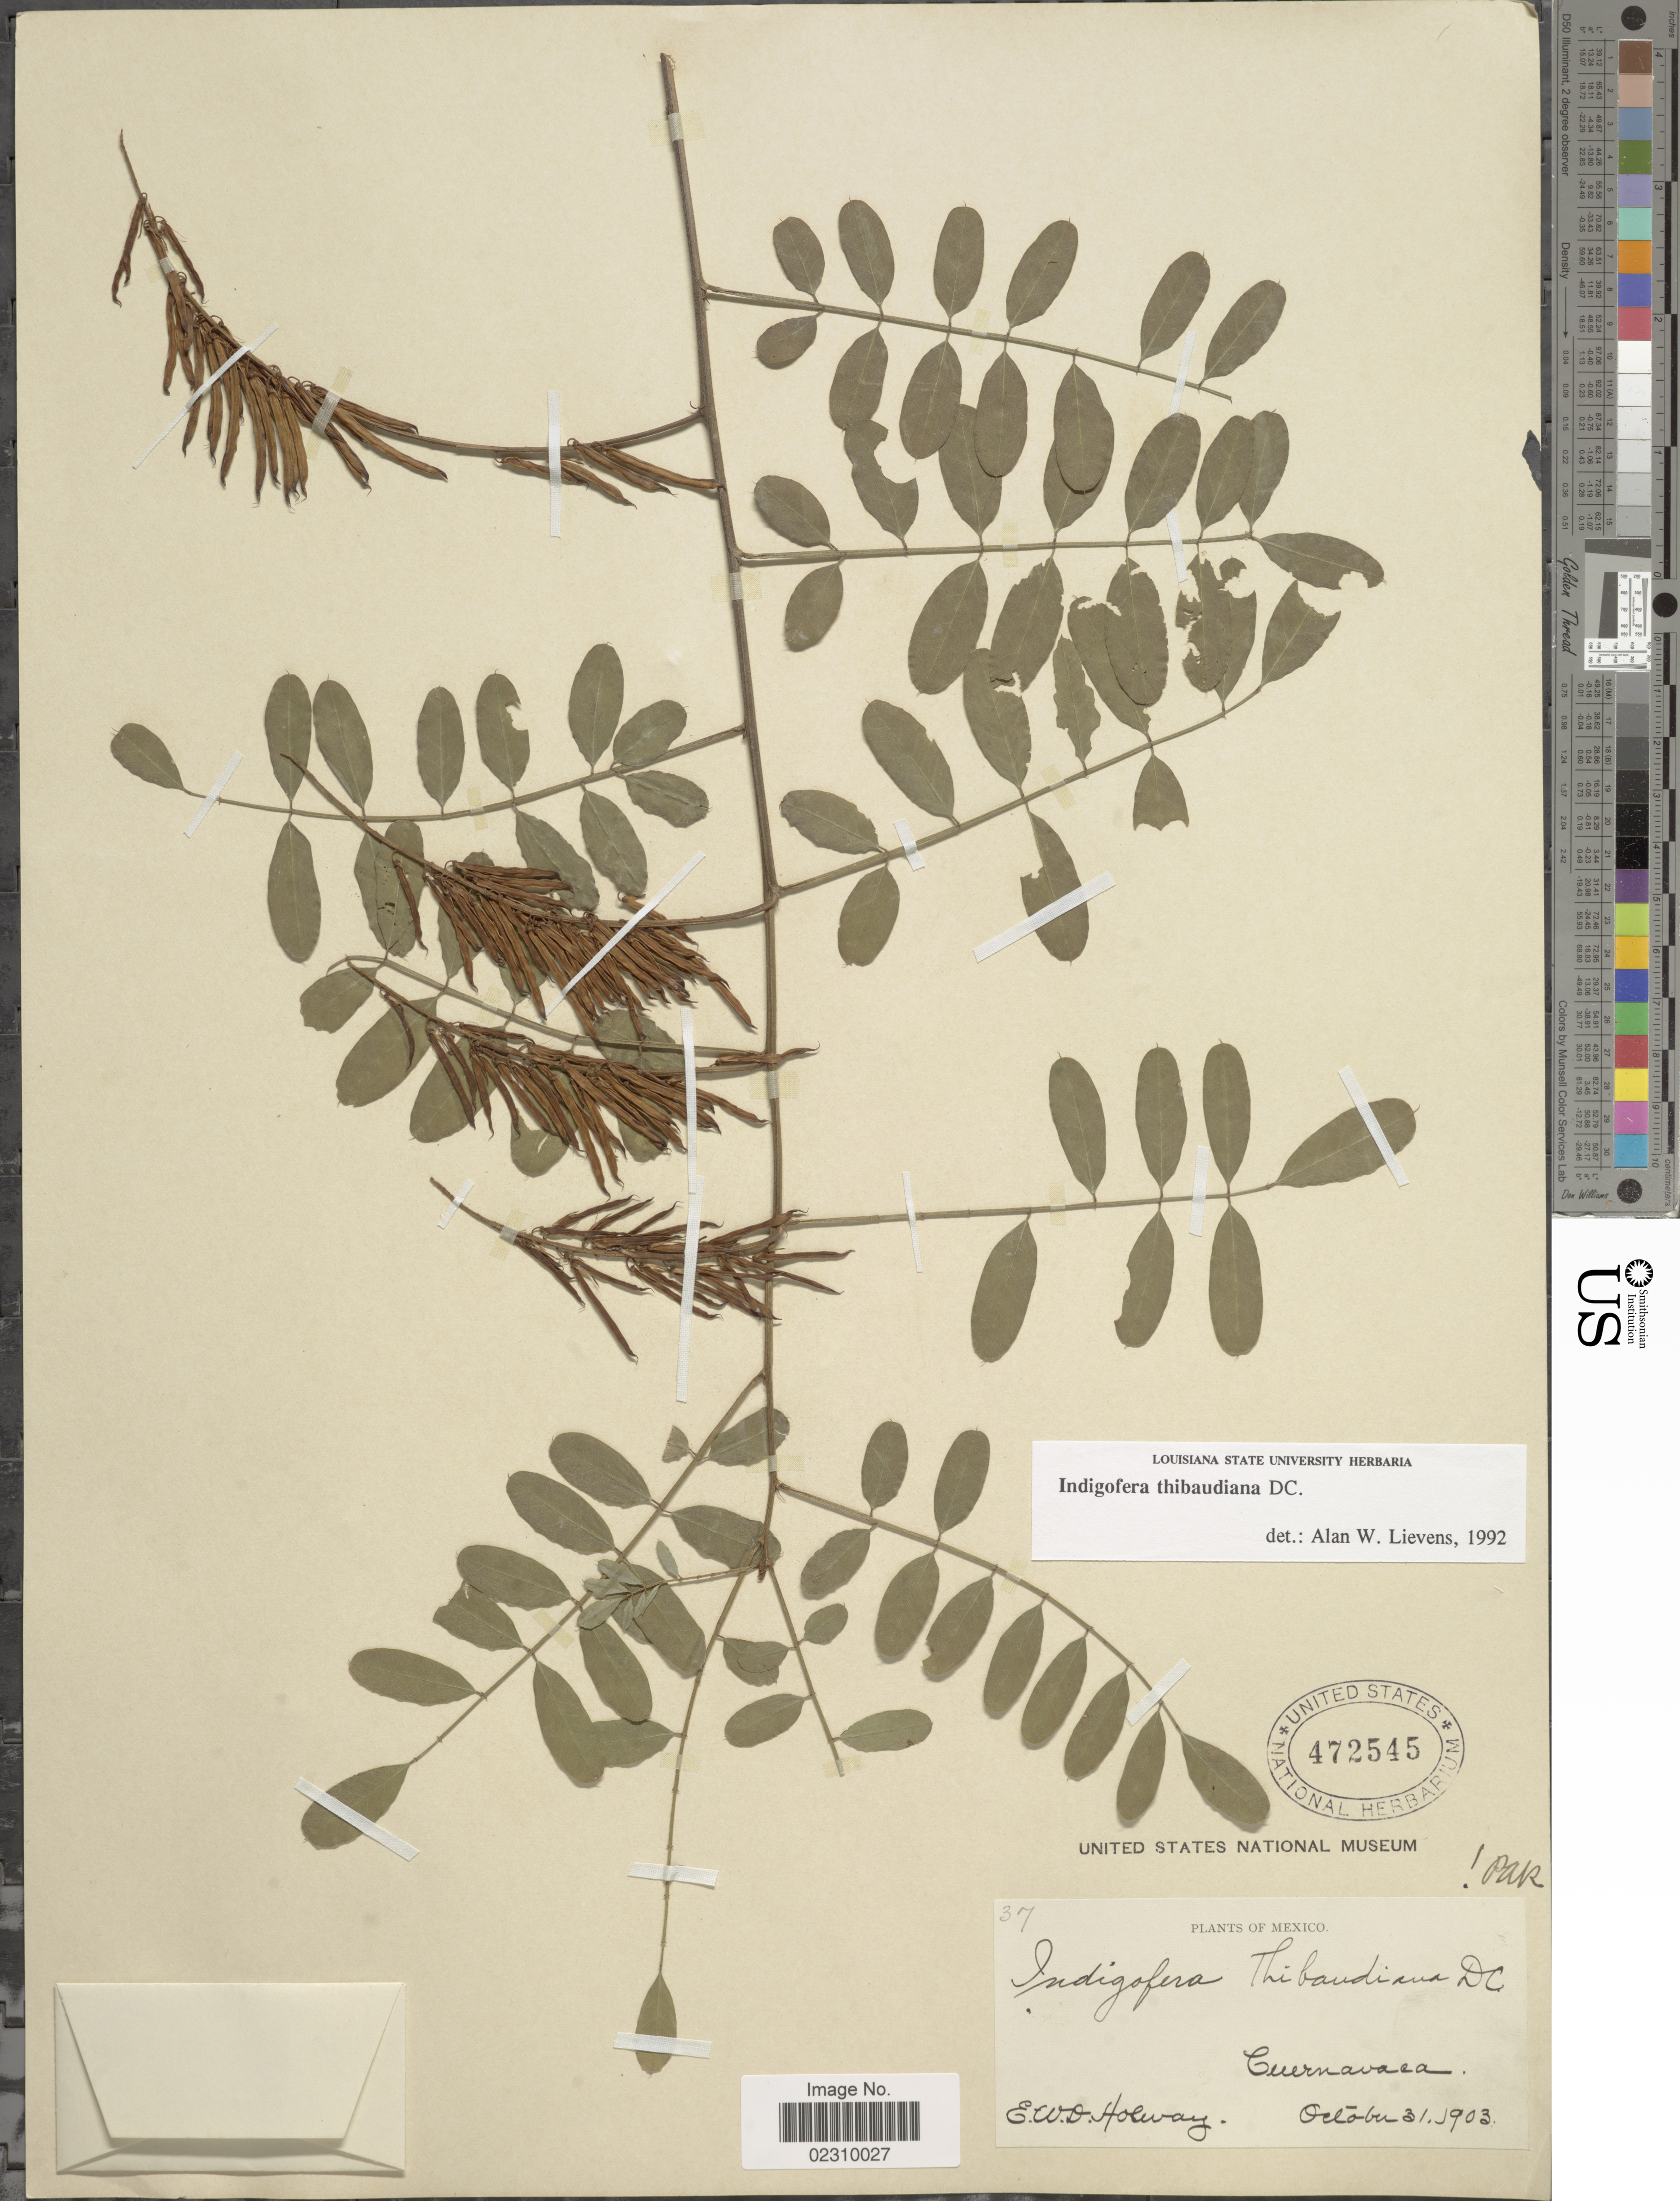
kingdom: Plantae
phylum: Tracheophyta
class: Magnoliopsida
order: Fabales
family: Fabaceae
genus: Indigofera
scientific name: Indigofera thibaudiana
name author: DC.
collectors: E. W. D. Holway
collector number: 37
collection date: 1903-10-31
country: Mexico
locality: Cuernavaca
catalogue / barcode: US 472545